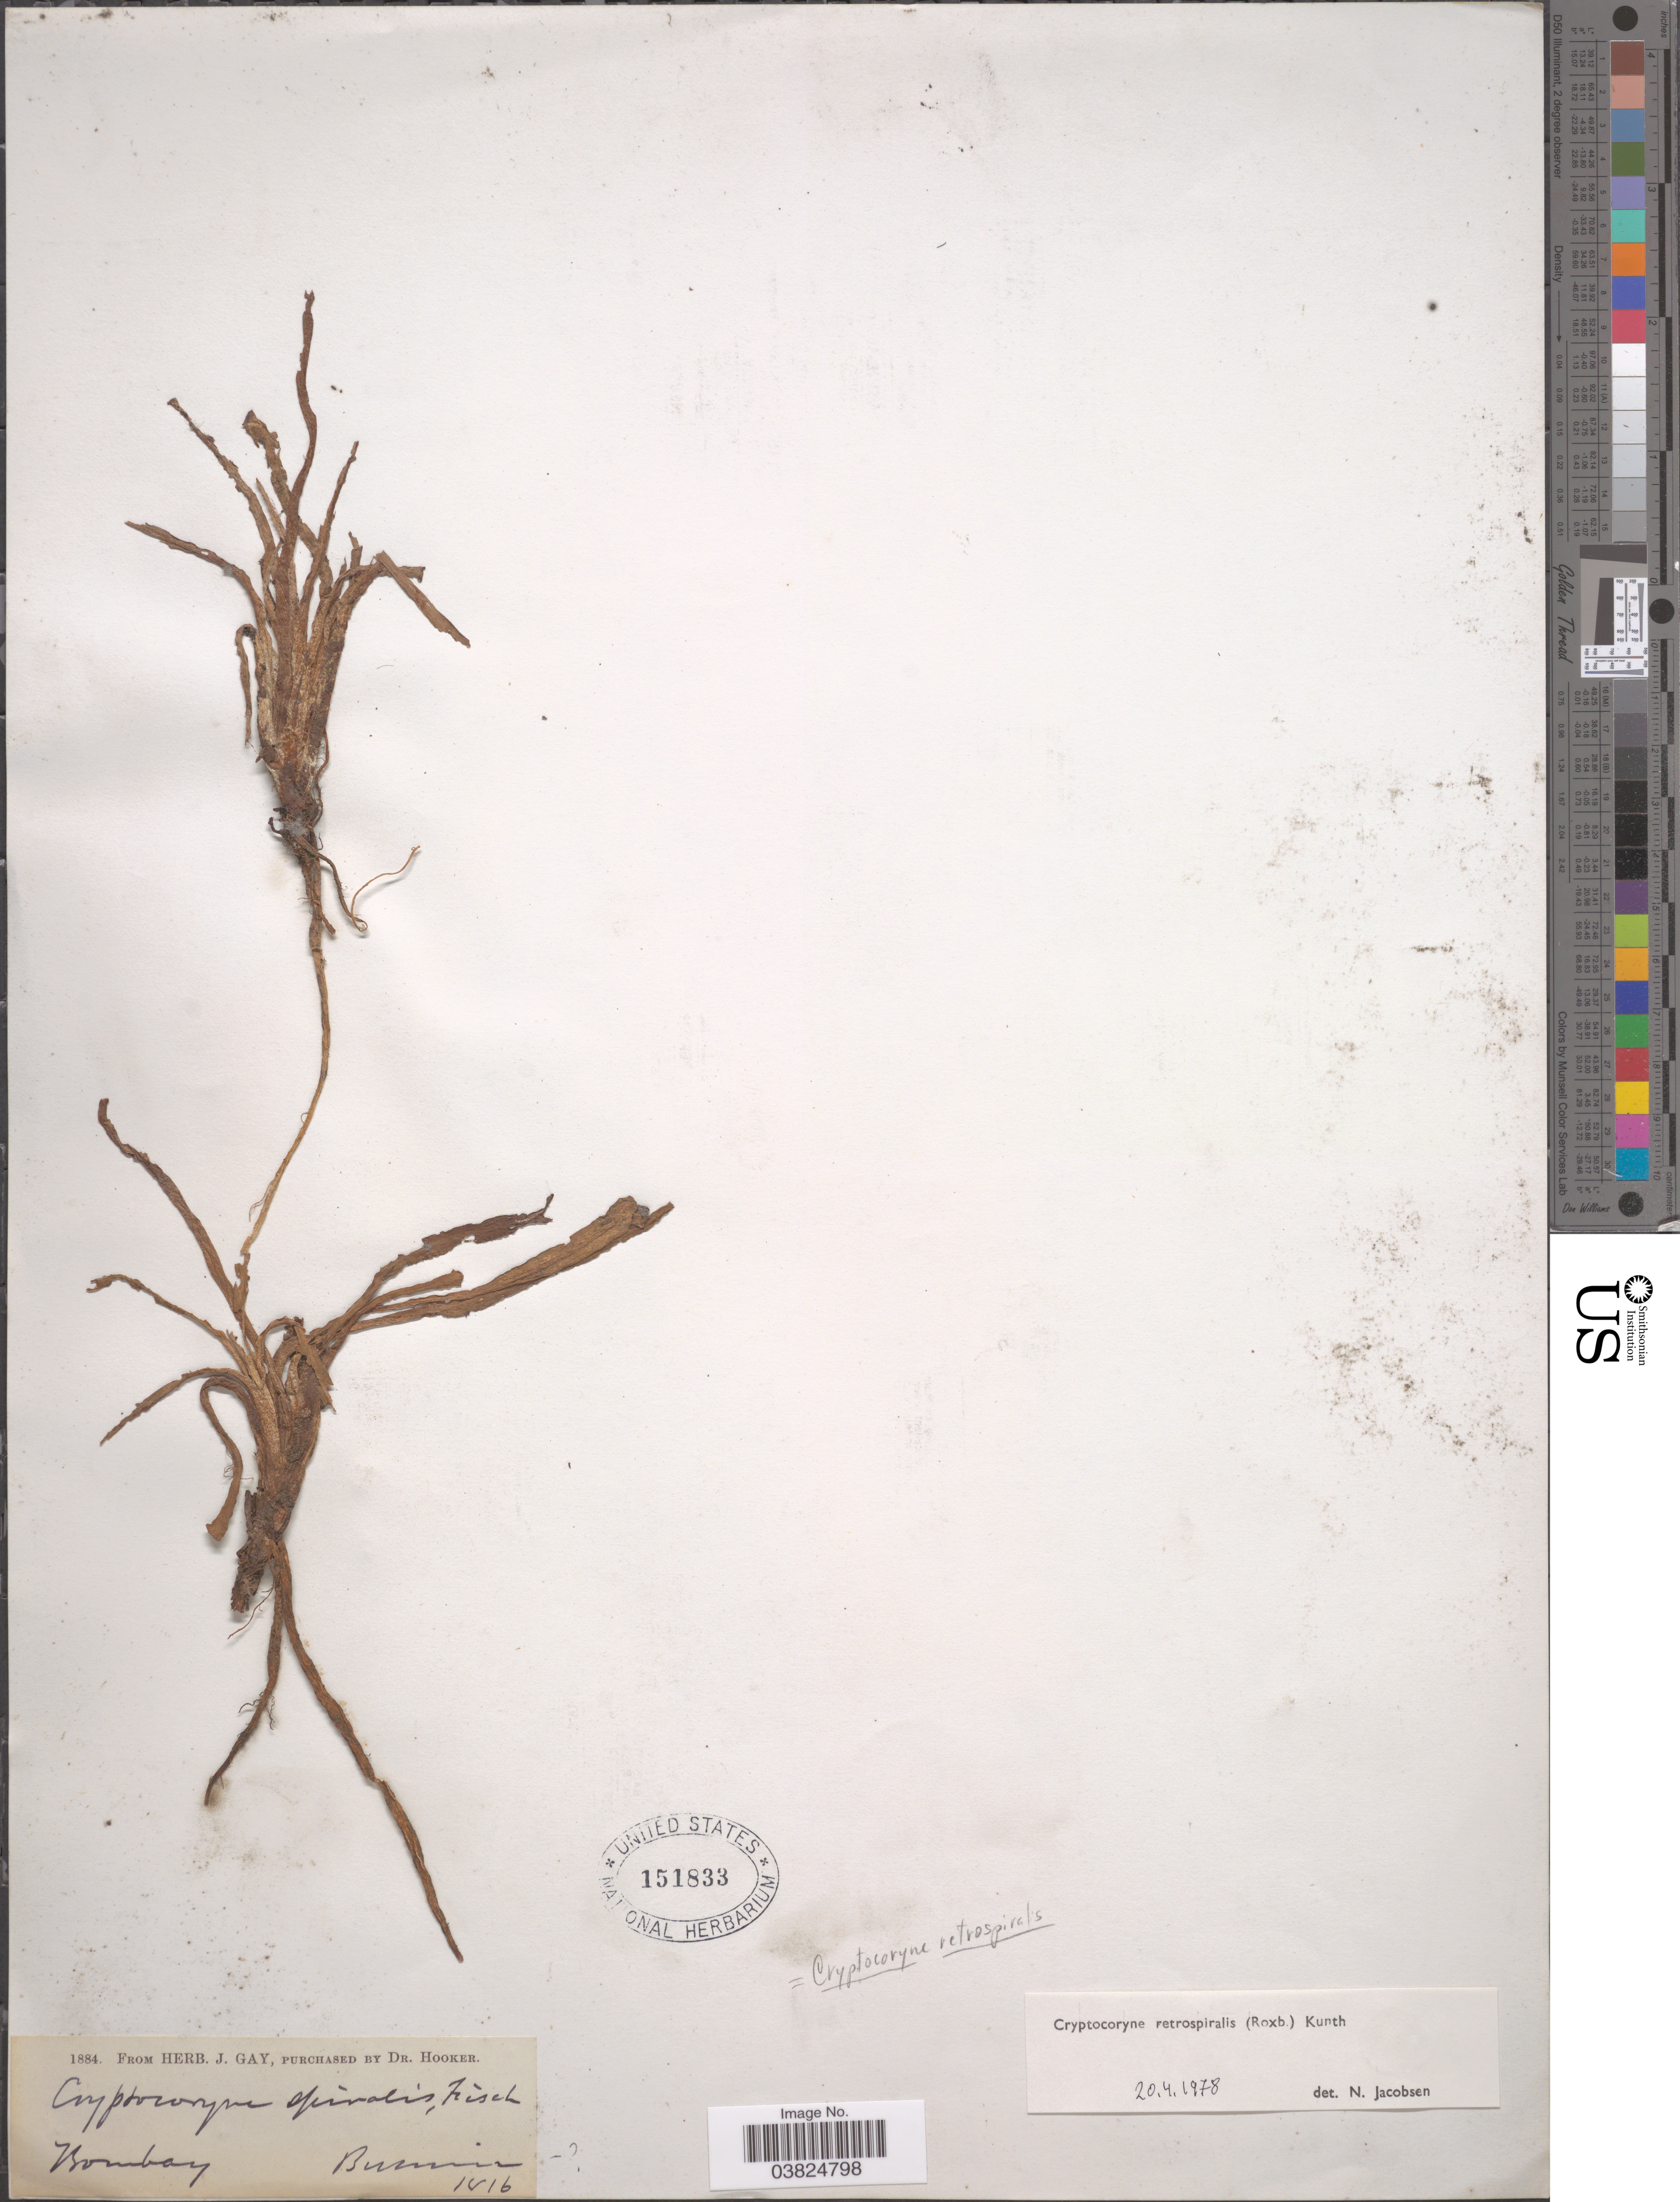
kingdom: Plantae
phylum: Tracheophyta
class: Liliopsida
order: Alismatales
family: Araceae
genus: Cryptocoryne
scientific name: Cryptocoryne retrospiralis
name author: (Roxb.) Kunth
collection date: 1816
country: India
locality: Bombay.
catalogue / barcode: US 151833